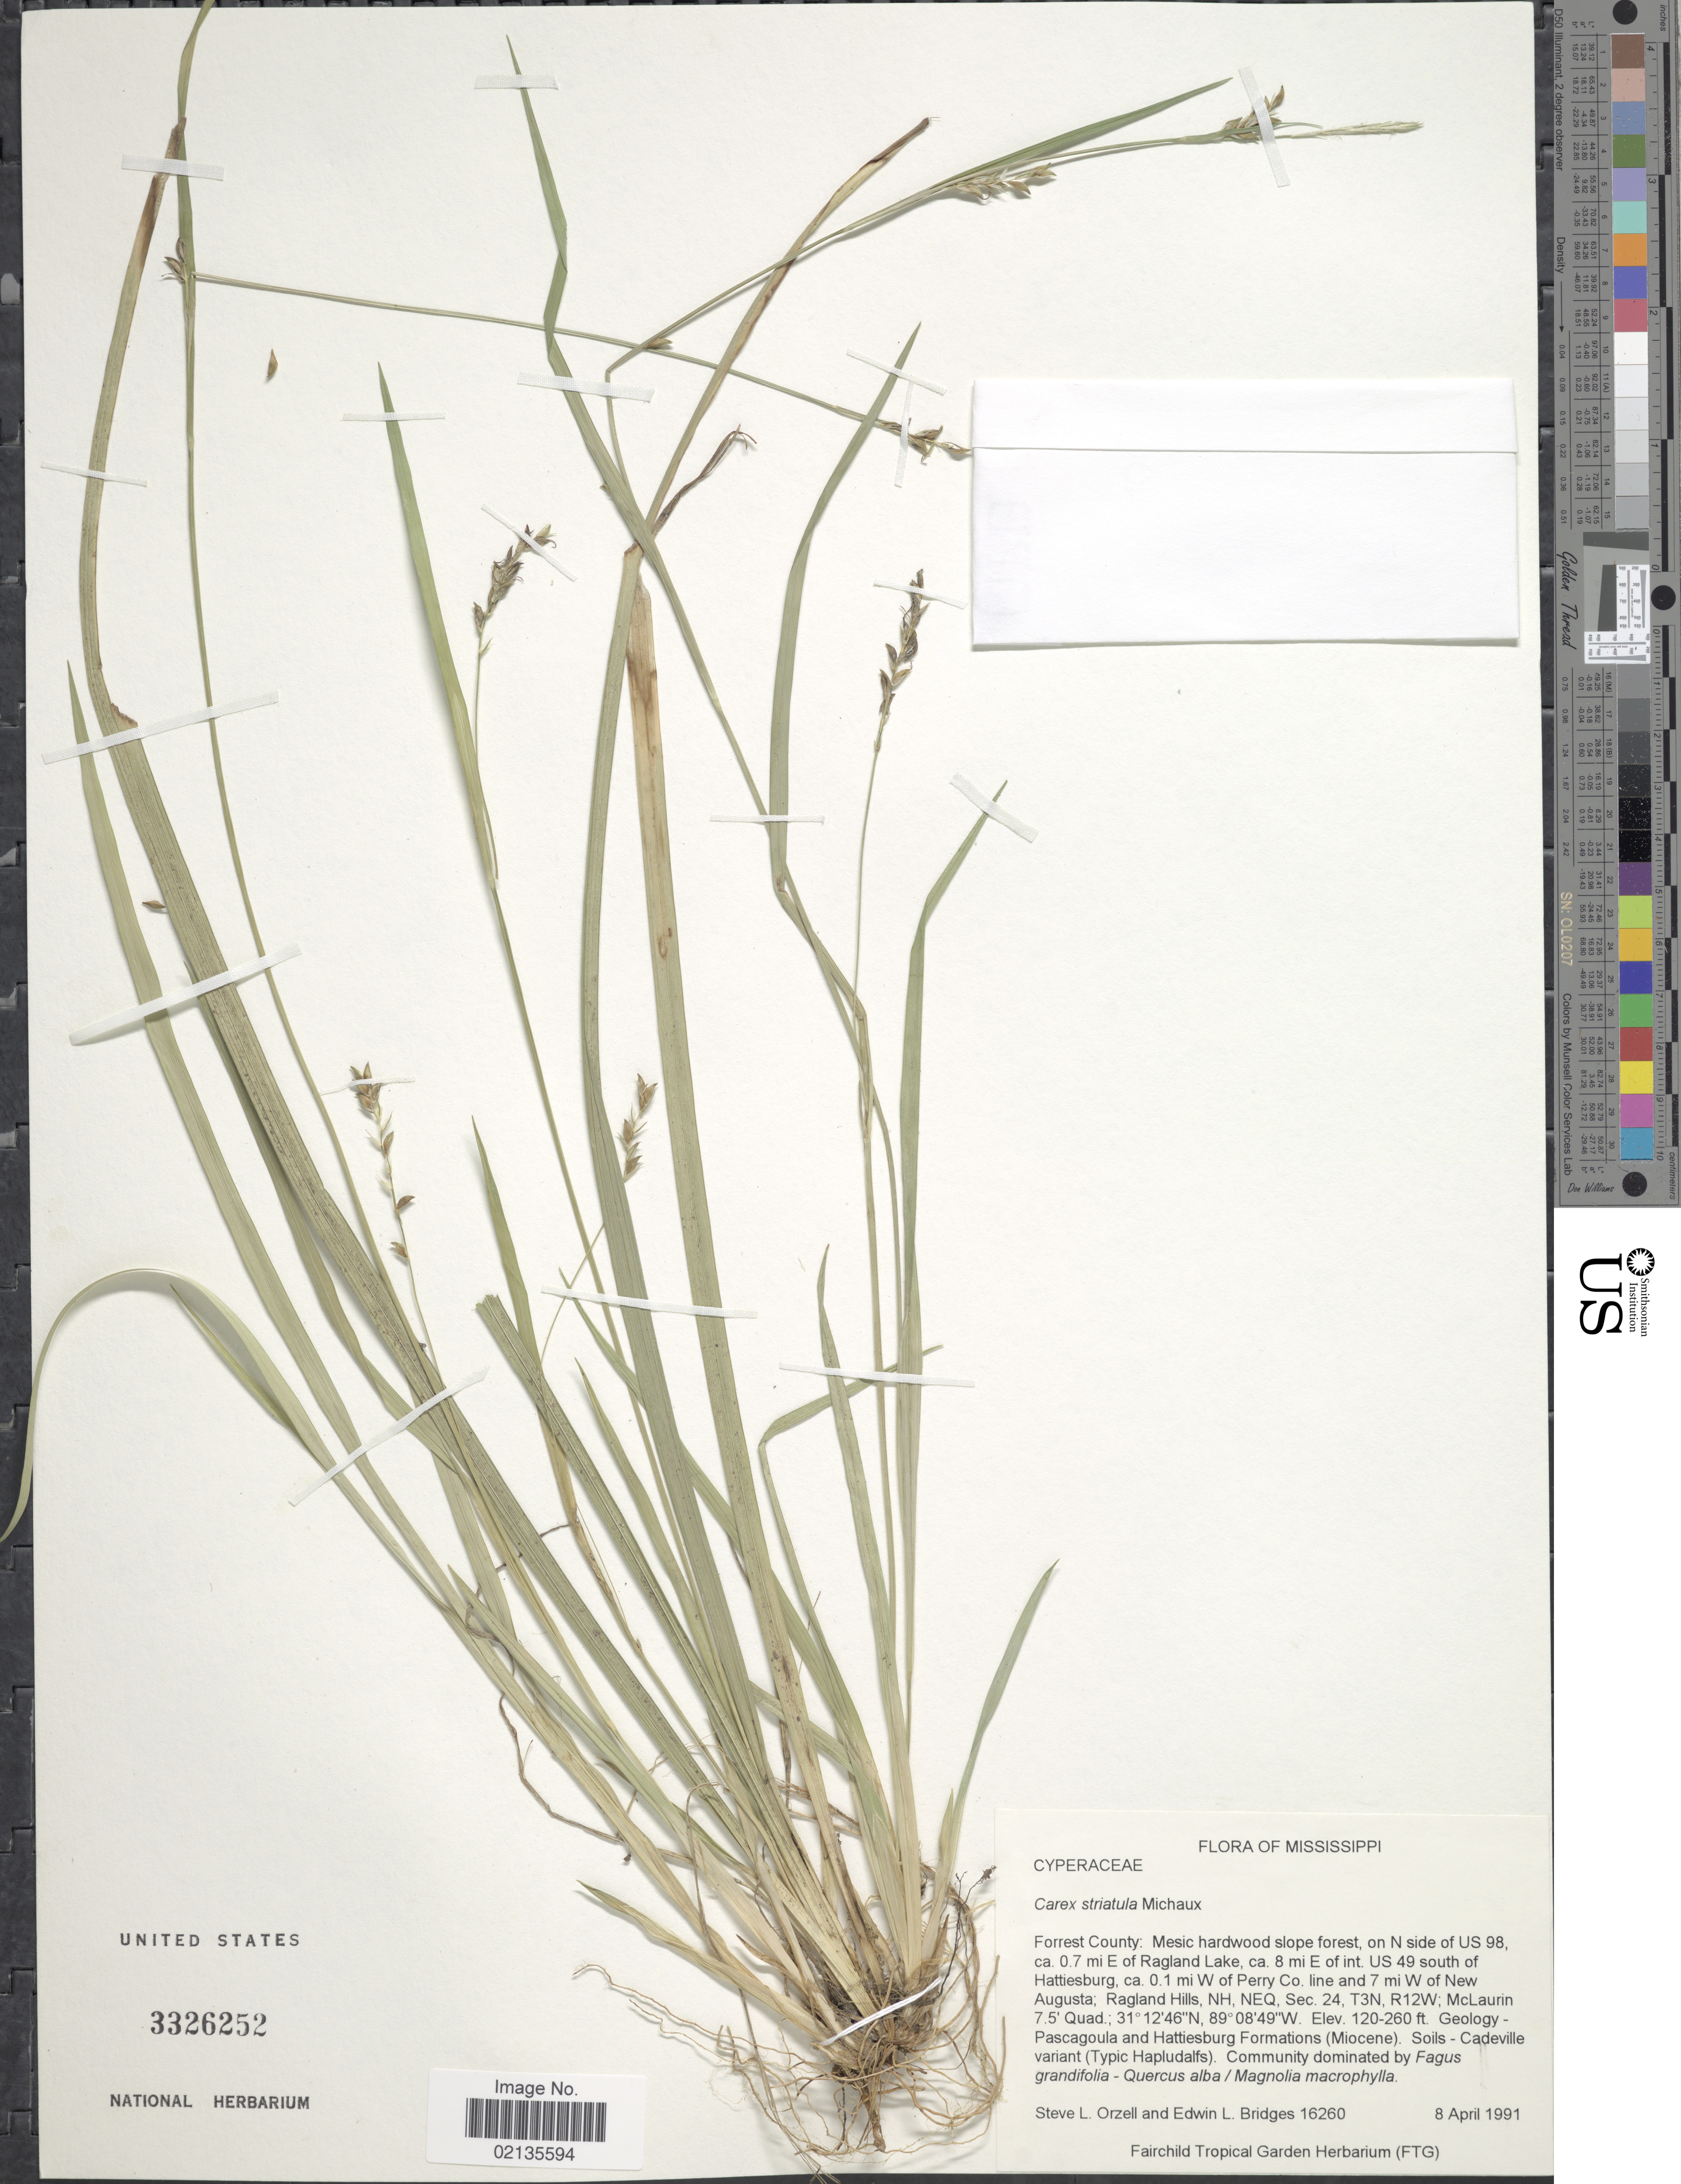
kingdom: Plantae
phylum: Tracheophyta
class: Liliopsida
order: Poales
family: Cyperaceae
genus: Carex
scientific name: Carex striatula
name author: Michx.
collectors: S. Orzell & E. Bridges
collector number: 16260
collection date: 1991-04-07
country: United States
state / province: Mississippi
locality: Forrest County: mesic hardwood slope forest, on N side of US 98, ca. 0.7 mi E of Ragland Lake, ca. 8 mi E of int. US 49 south of Hattiesburg, ca. 0.1 mi W of Perry Co. line and 7 mi W of New Augusta; Ragland Hills, NH, NEQ, Sec. 24, T3N, R12; McLarin 7.5' Quad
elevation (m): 37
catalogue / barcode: US 3326252